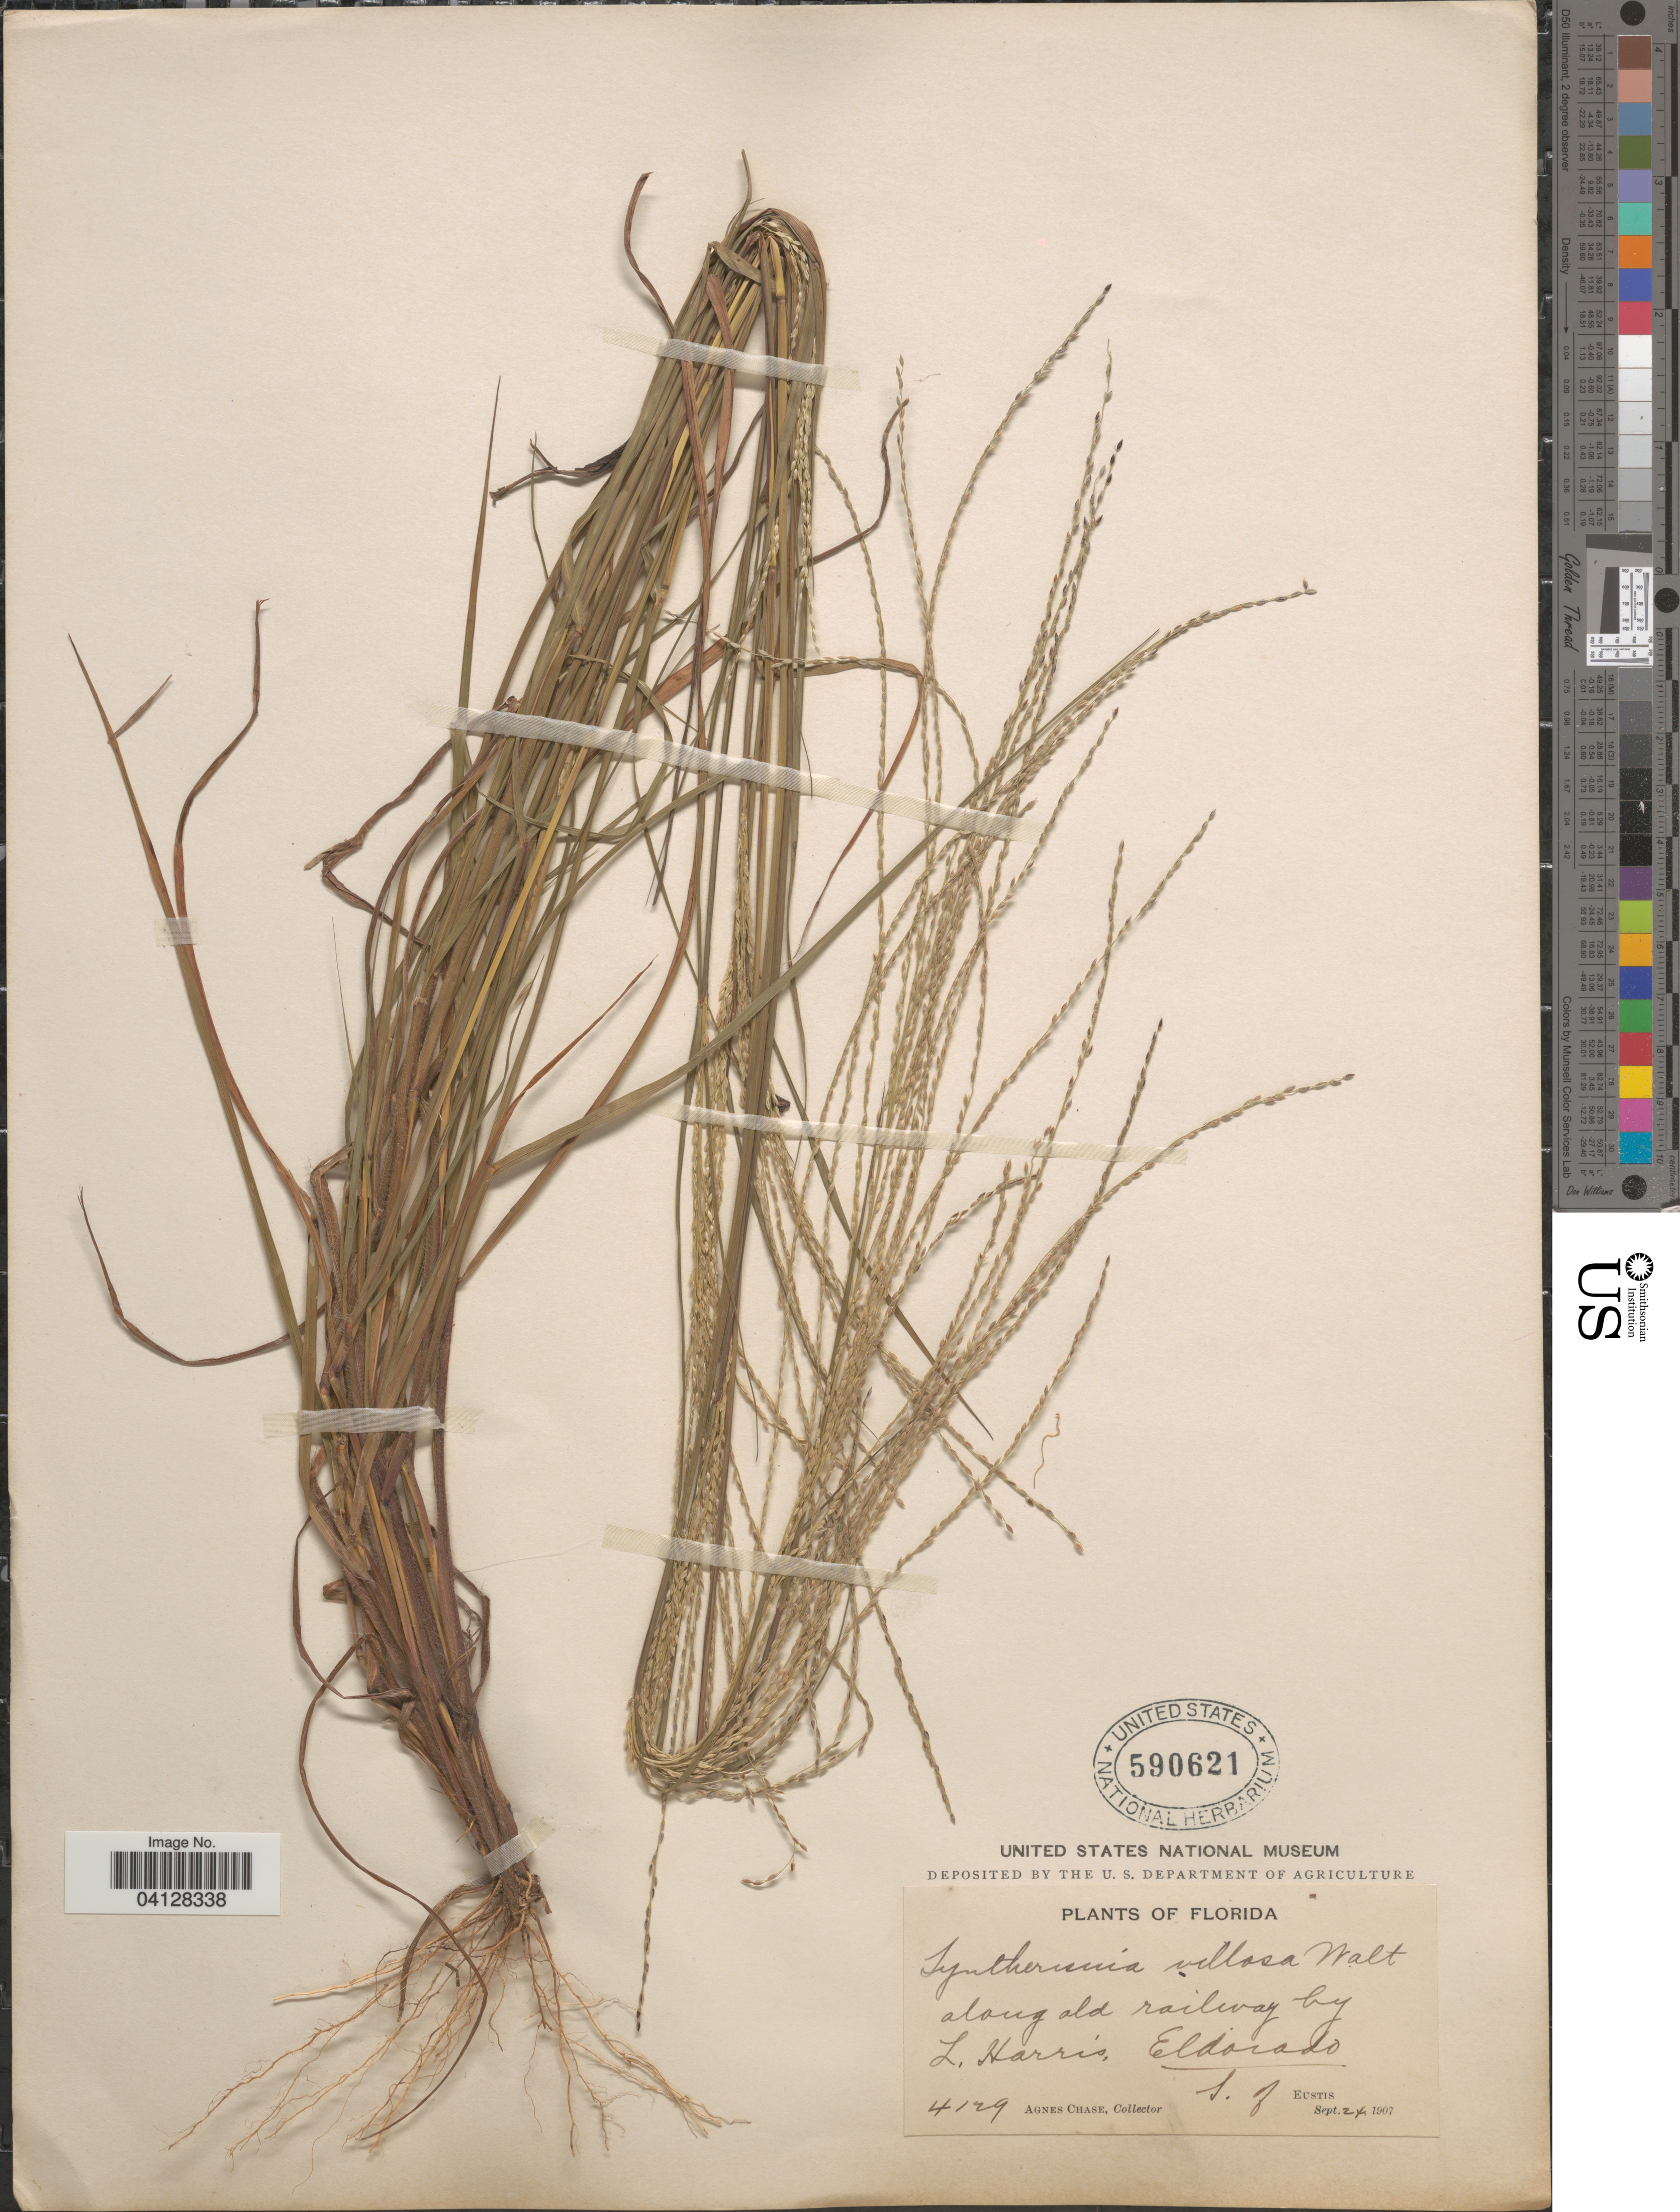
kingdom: Plantae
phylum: Tracheophyta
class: Liliopsida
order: Poales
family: Poaceae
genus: Syntherisma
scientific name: Syntherisma villosa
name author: Walter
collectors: A. Chase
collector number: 4129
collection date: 1907-09-24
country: United States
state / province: Florida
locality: Along old railway by L. Harris Eldorado S of Eustis.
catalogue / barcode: US 590621